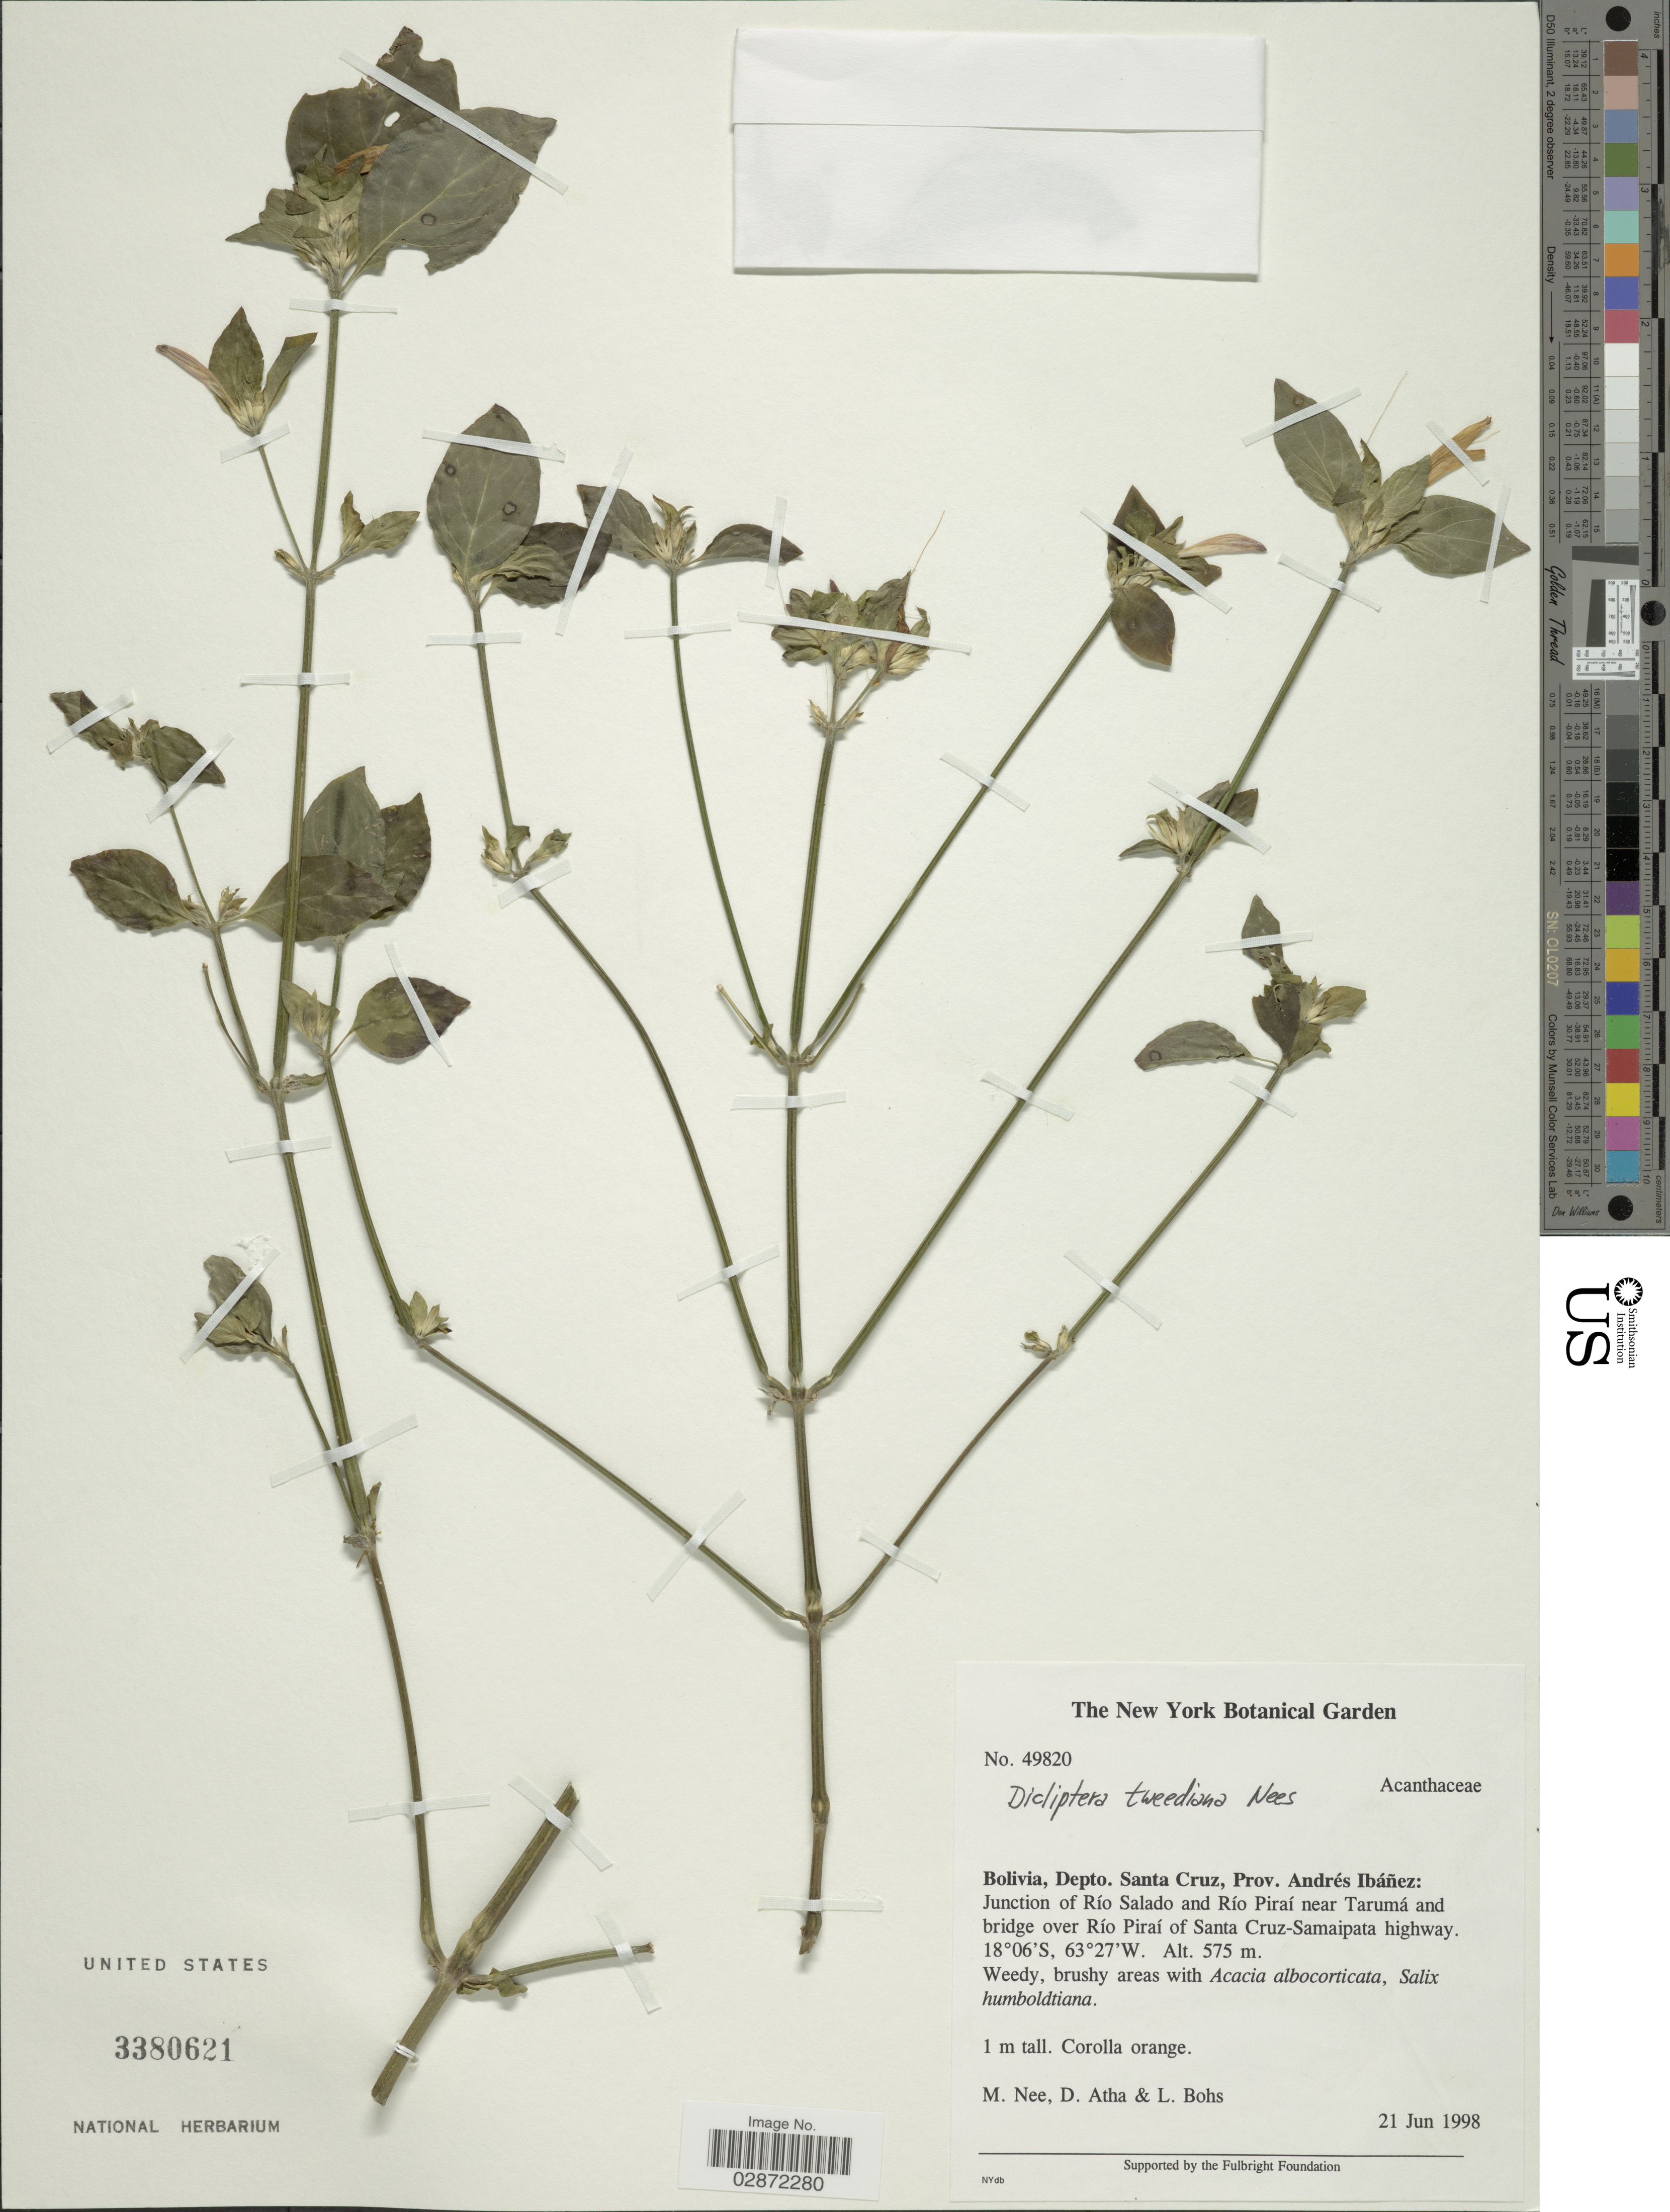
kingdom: Plantae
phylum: Tracheophyta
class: Magnoliopsida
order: Lamiales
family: Acanthaceae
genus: Dicliptera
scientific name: Dicliptera squarrosa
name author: Nees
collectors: M. Nee, D. Atha & L. A. Bohs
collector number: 49820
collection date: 1998-06-21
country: Bolivia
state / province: Santa Cruz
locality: Depto. Santa Cruz, Prov. Andrés Ibáñez: Junction of Río Salado and Río Piraí near Tarumá and bridge over Río Piraí of Santa Cruz-Samaipata highway.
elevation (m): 575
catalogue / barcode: US 3380621